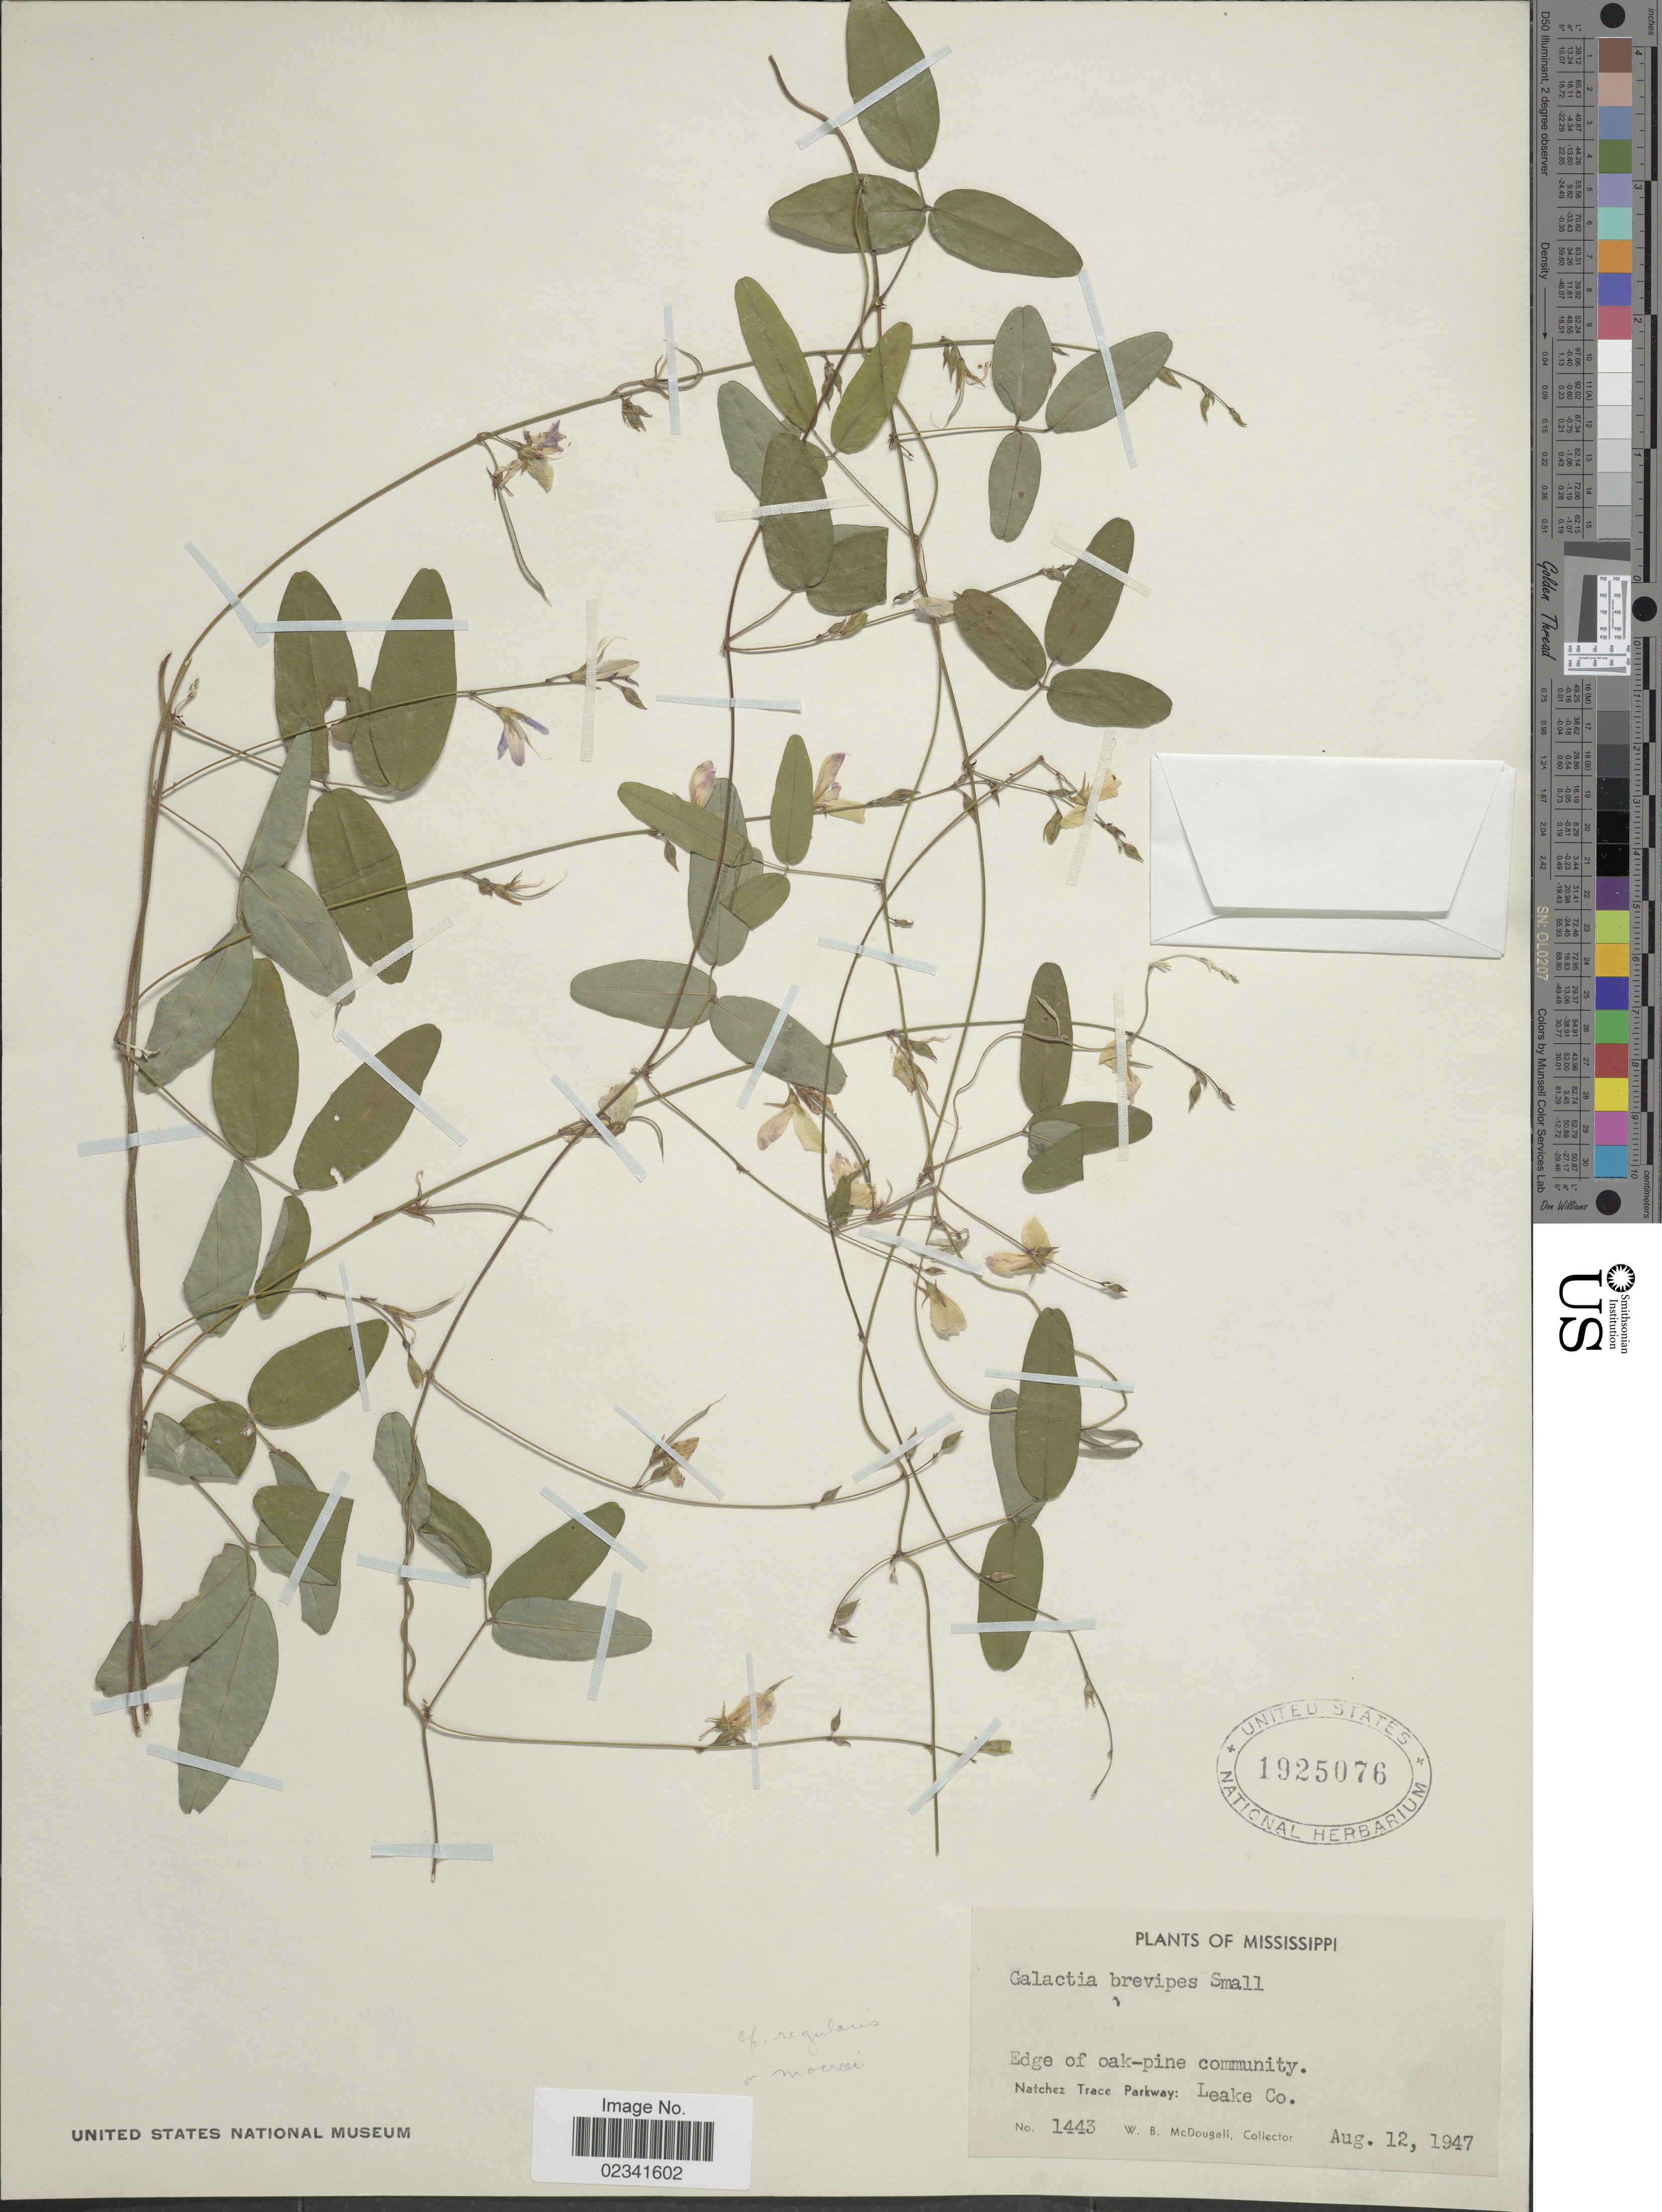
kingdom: Plantae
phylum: Tracheophyta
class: Magnoliopsida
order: Fabales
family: Fabaceae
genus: Galactia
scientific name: Galactia macreei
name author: M.A. Curtis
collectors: W. B. McDougall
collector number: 1443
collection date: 1947-08-12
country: United States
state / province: Mississippi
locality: Natchez Trace Parkway: Leake Co.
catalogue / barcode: US 1925076